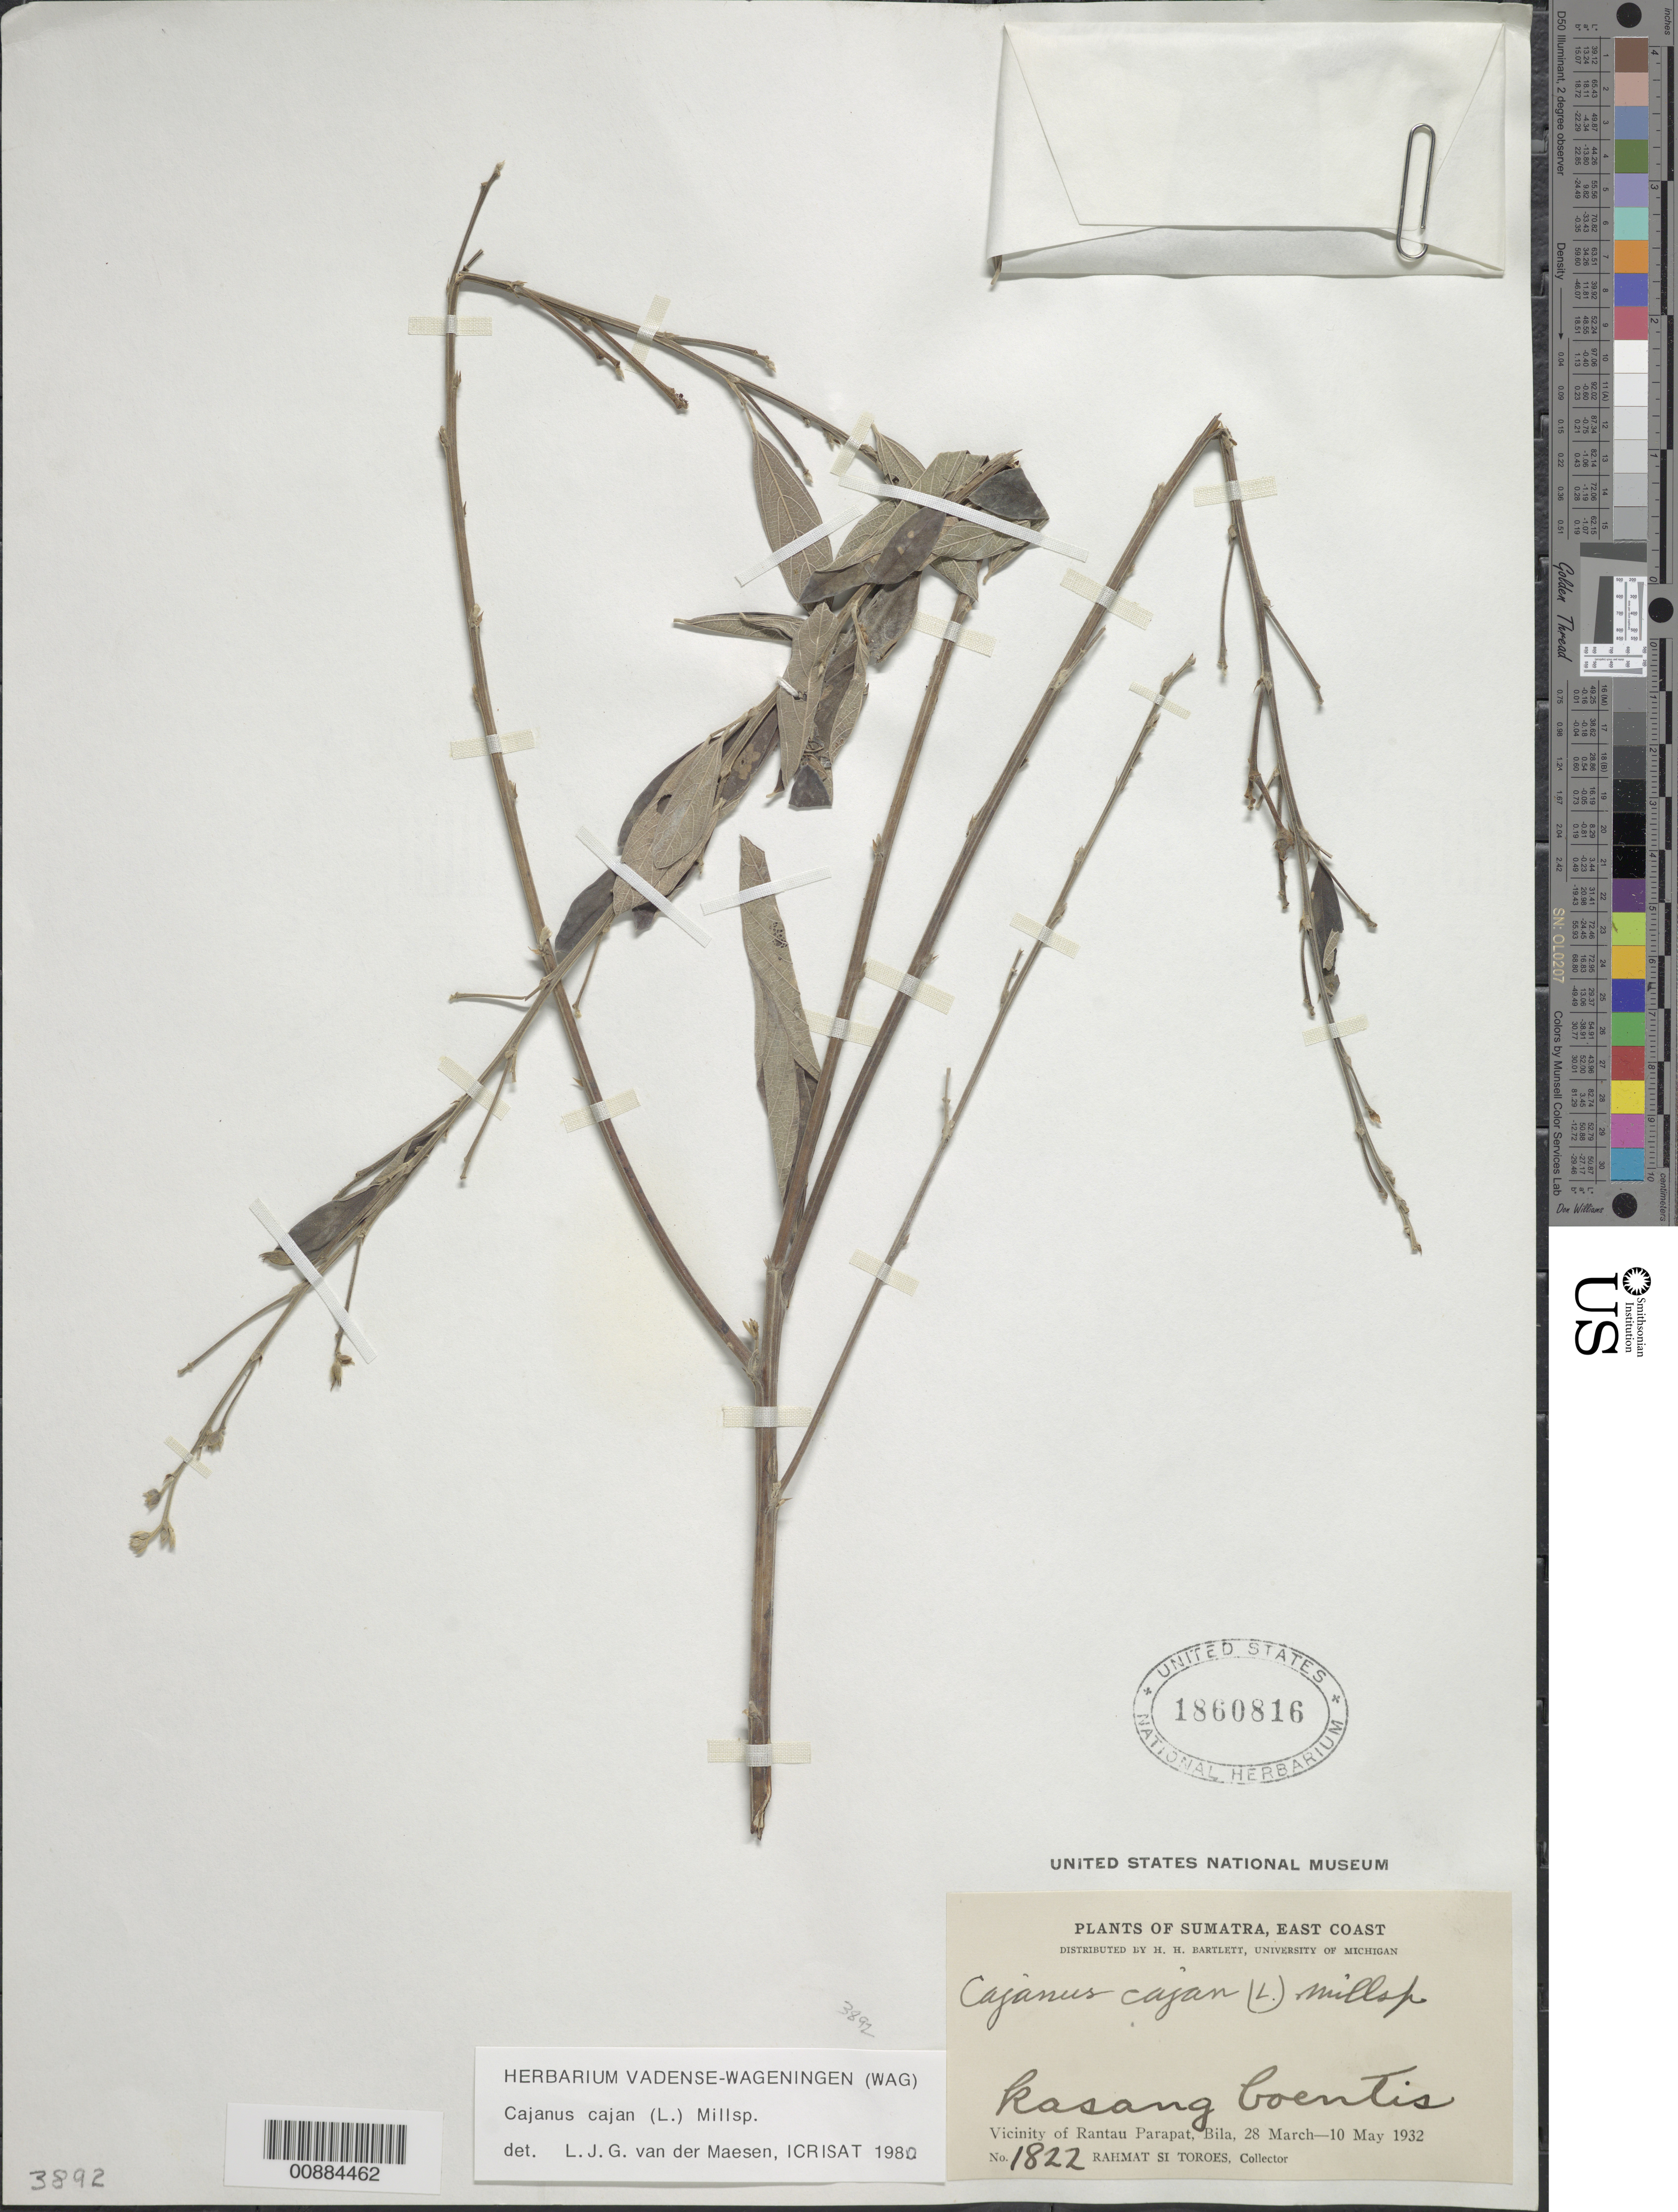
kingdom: Plantae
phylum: Tracheophyta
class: Magnoliopsida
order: Fabales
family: Fabaceae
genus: Cajanus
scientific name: Cajanus cajan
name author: (L.) Huth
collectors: Rahmat Si Boeea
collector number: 1822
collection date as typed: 28 Mar 1932 to 10 May 1932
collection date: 1932-03-28/1932-05-10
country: Indonesia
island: Sumatra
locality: Vicinity of Rantau Parapat, Bila, Sumatra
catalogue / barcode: US 1860816